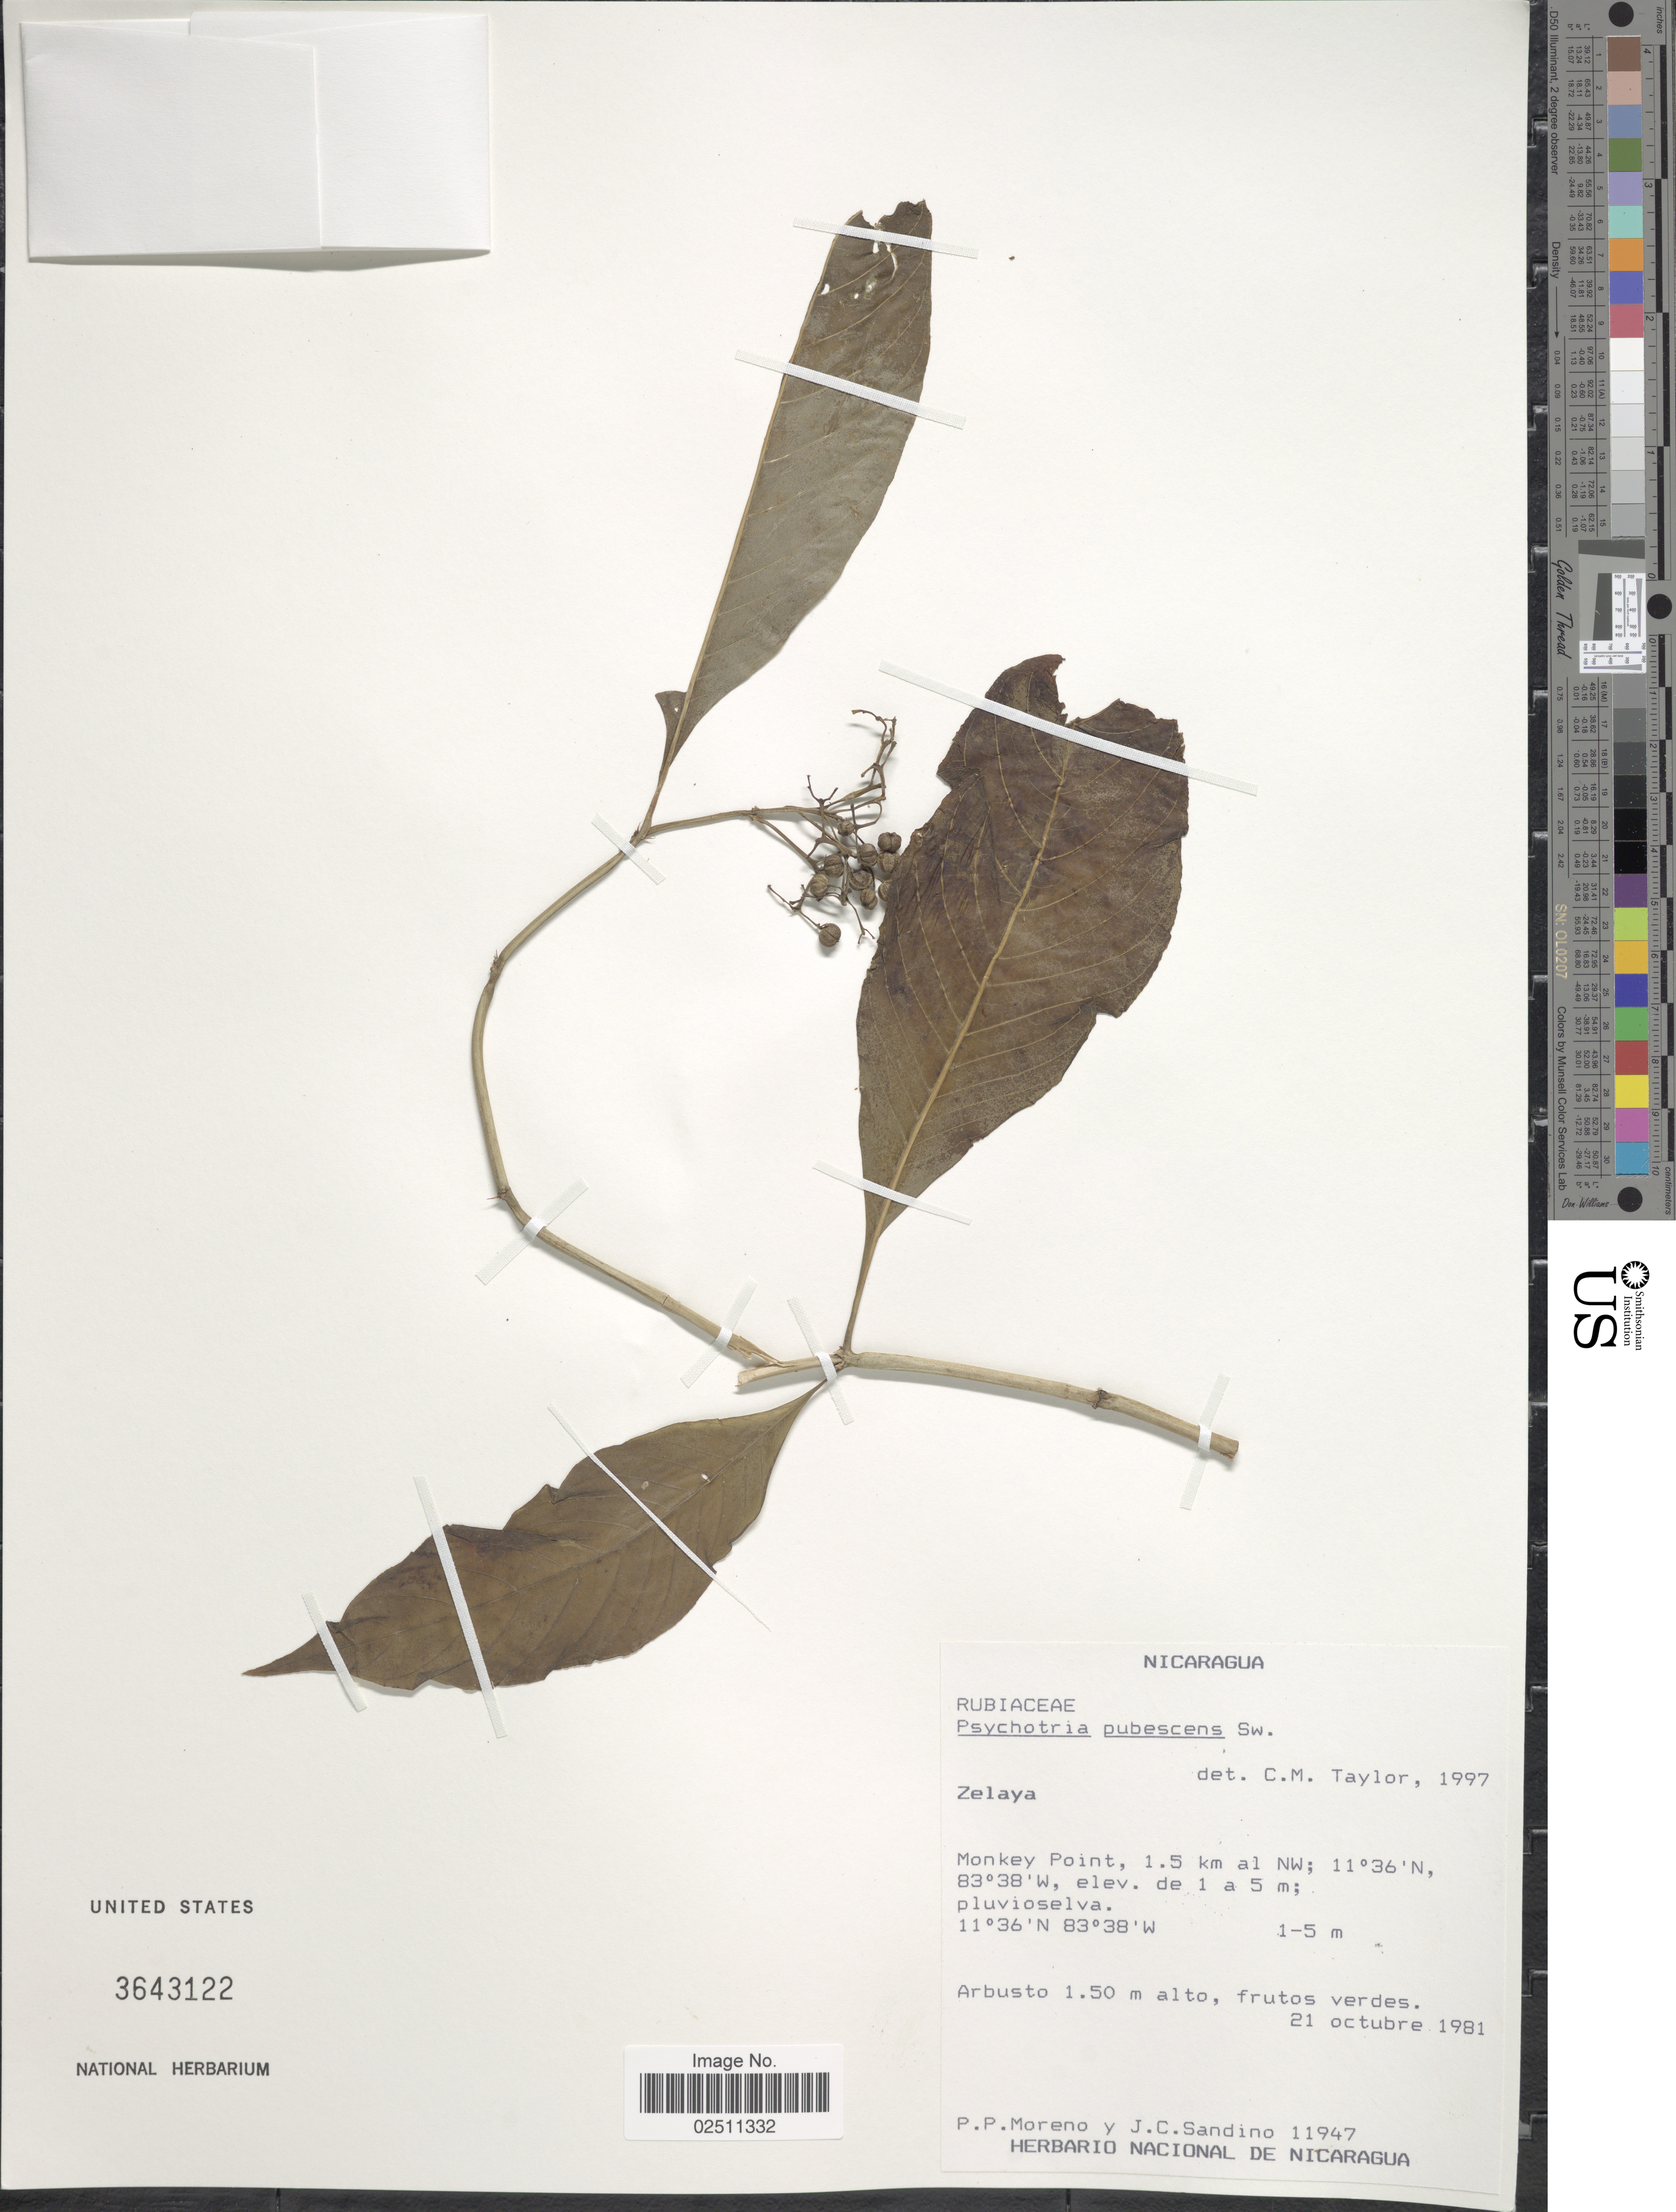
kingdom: Plantae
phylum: Tracheophyta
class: Magnoliopsida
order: Gentianales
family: Rubiaceae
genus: Psychotria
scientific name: Psychotria pubescens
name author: Sw.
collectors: P. Moreno & J. Sandino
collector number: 11947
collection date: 1981-10-21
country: Nicaragua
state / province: Atlantico Sur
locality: Zelaya, Monkey Point, 1. 5 km al NW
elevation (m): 1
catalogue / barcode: US 3643122